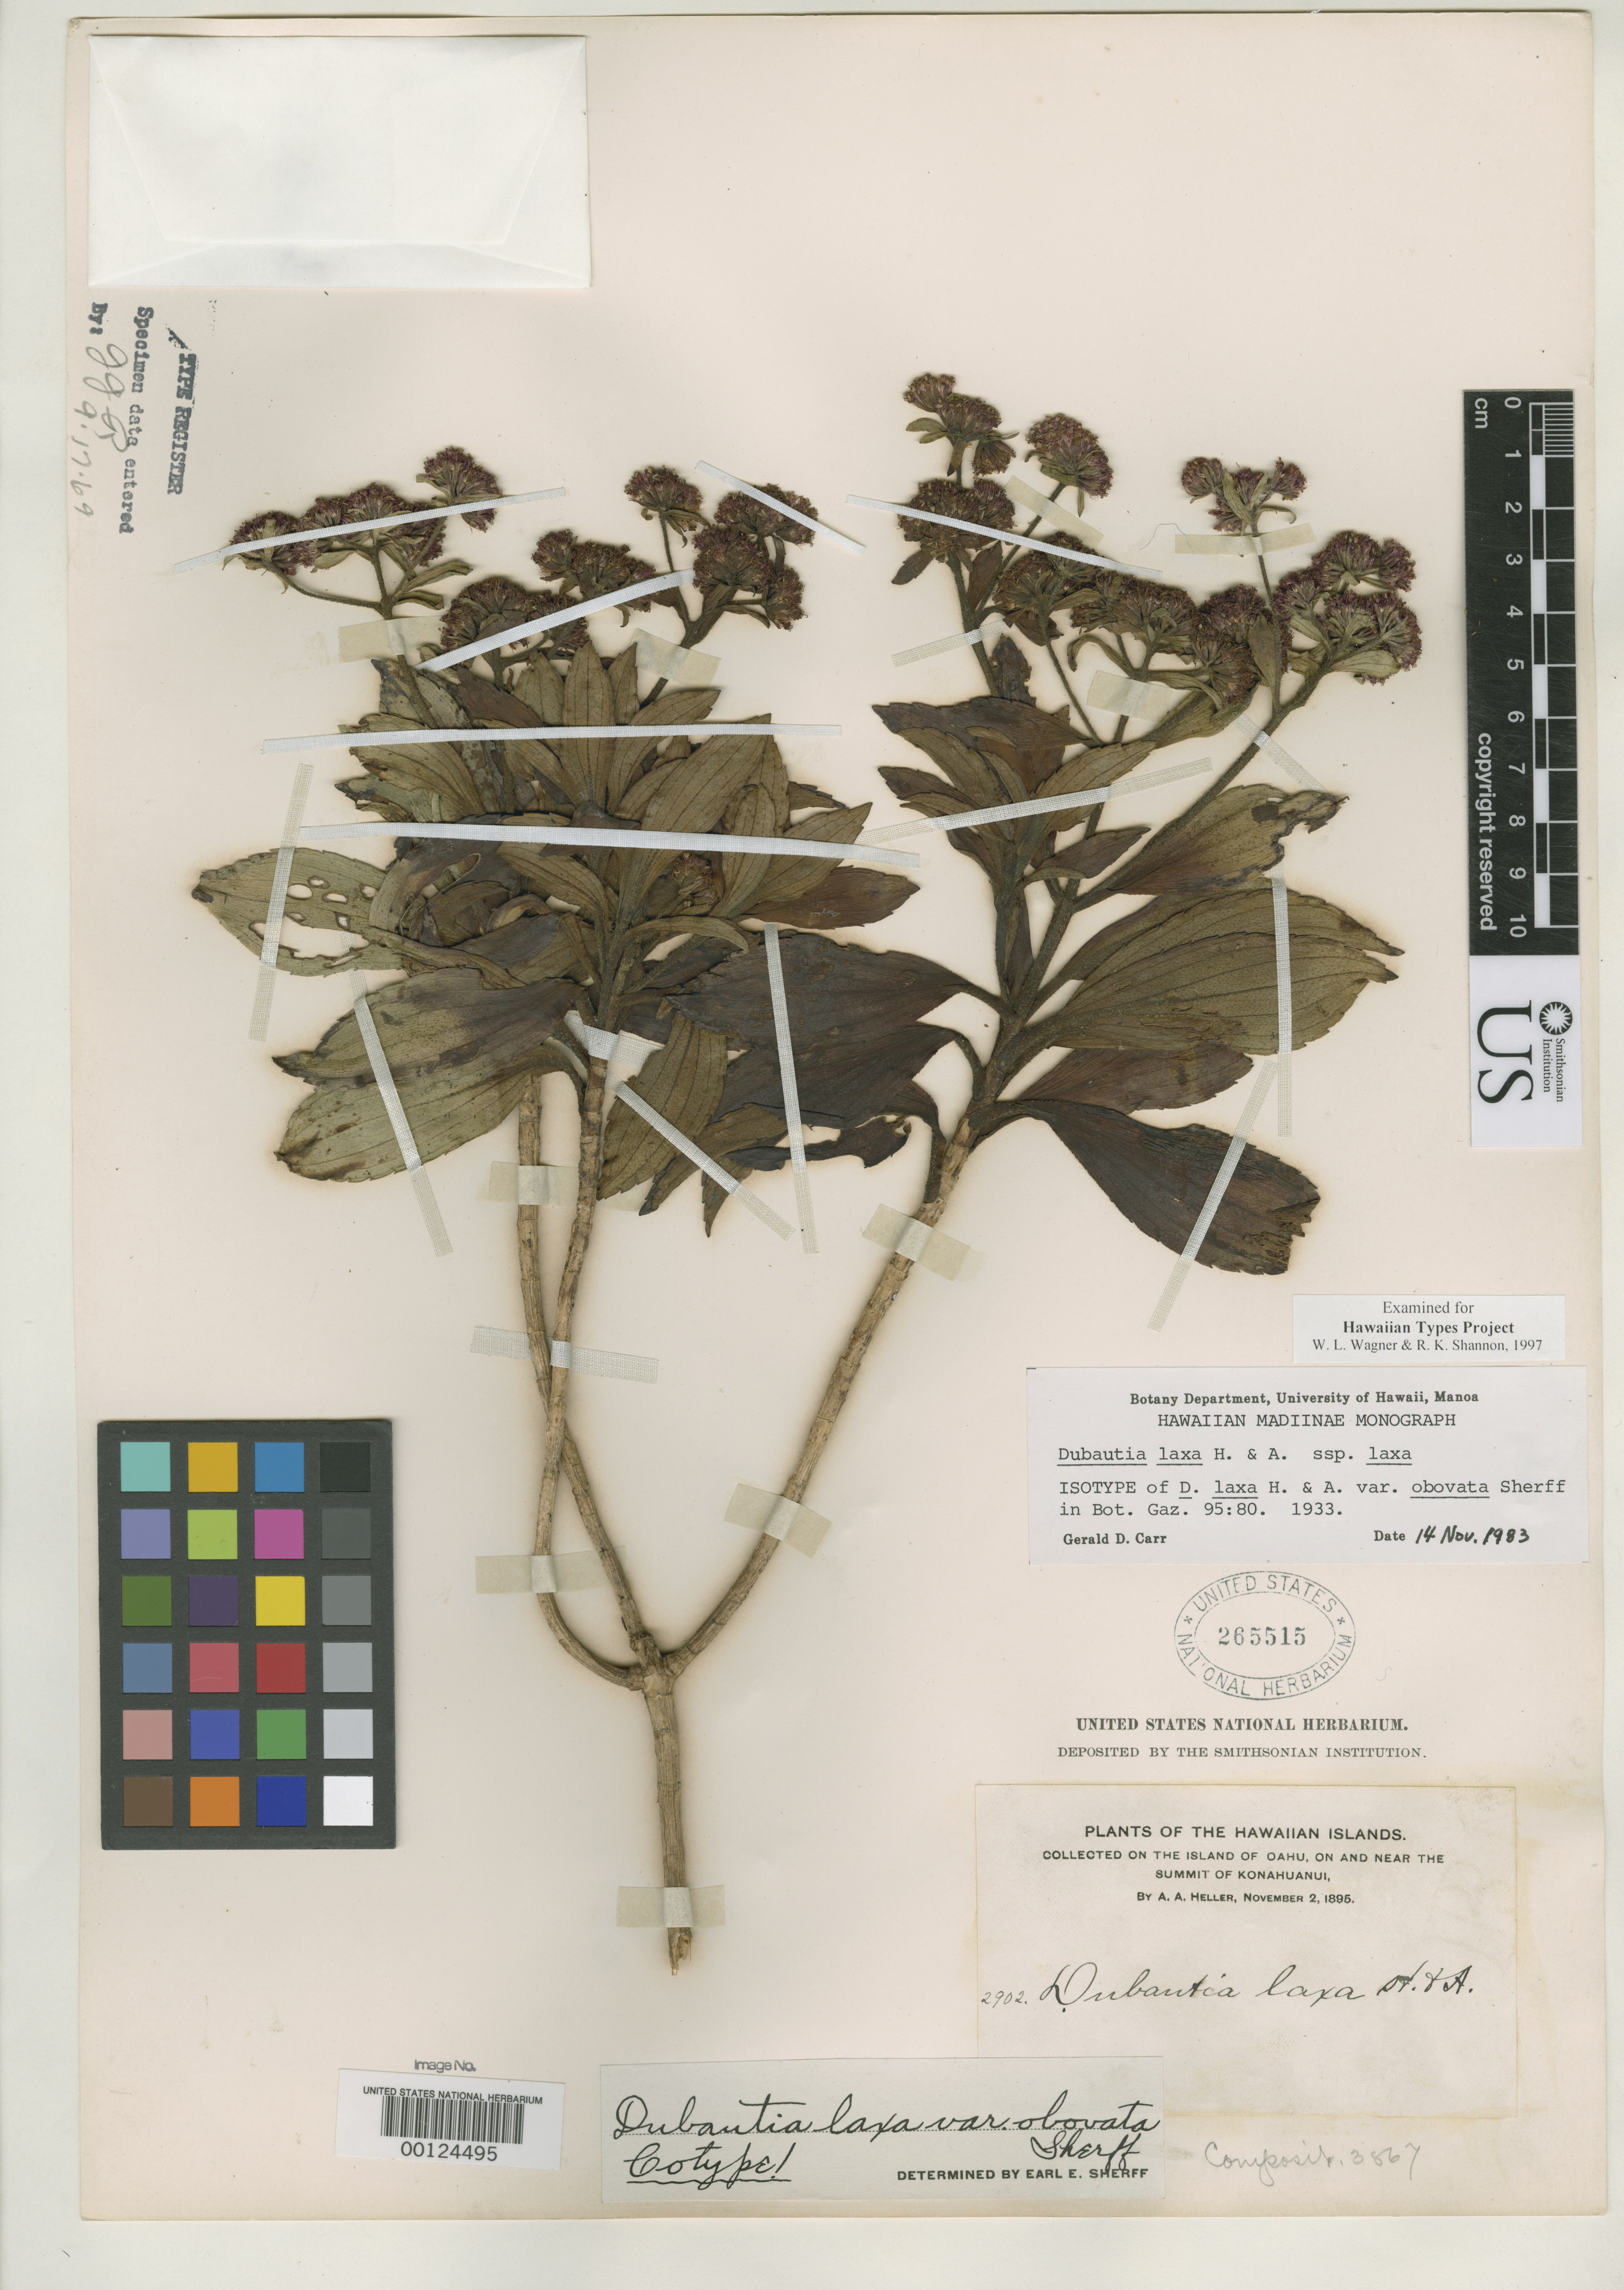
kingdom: Plantae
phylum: Tracheophyta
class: Magnoliopsida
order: Asterales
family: Asteraceae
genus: Dubautia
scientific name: Dubautia laxa var. obovata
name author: Sherff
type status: Isotype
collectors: A. A. Heller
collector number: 2902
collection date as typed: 02 Nov 1895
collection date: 1895-11-02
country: United States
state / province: Hawaii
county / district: Honolulu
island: Oahu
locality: On & near summit of Konahuanui.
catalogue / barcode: US 265515